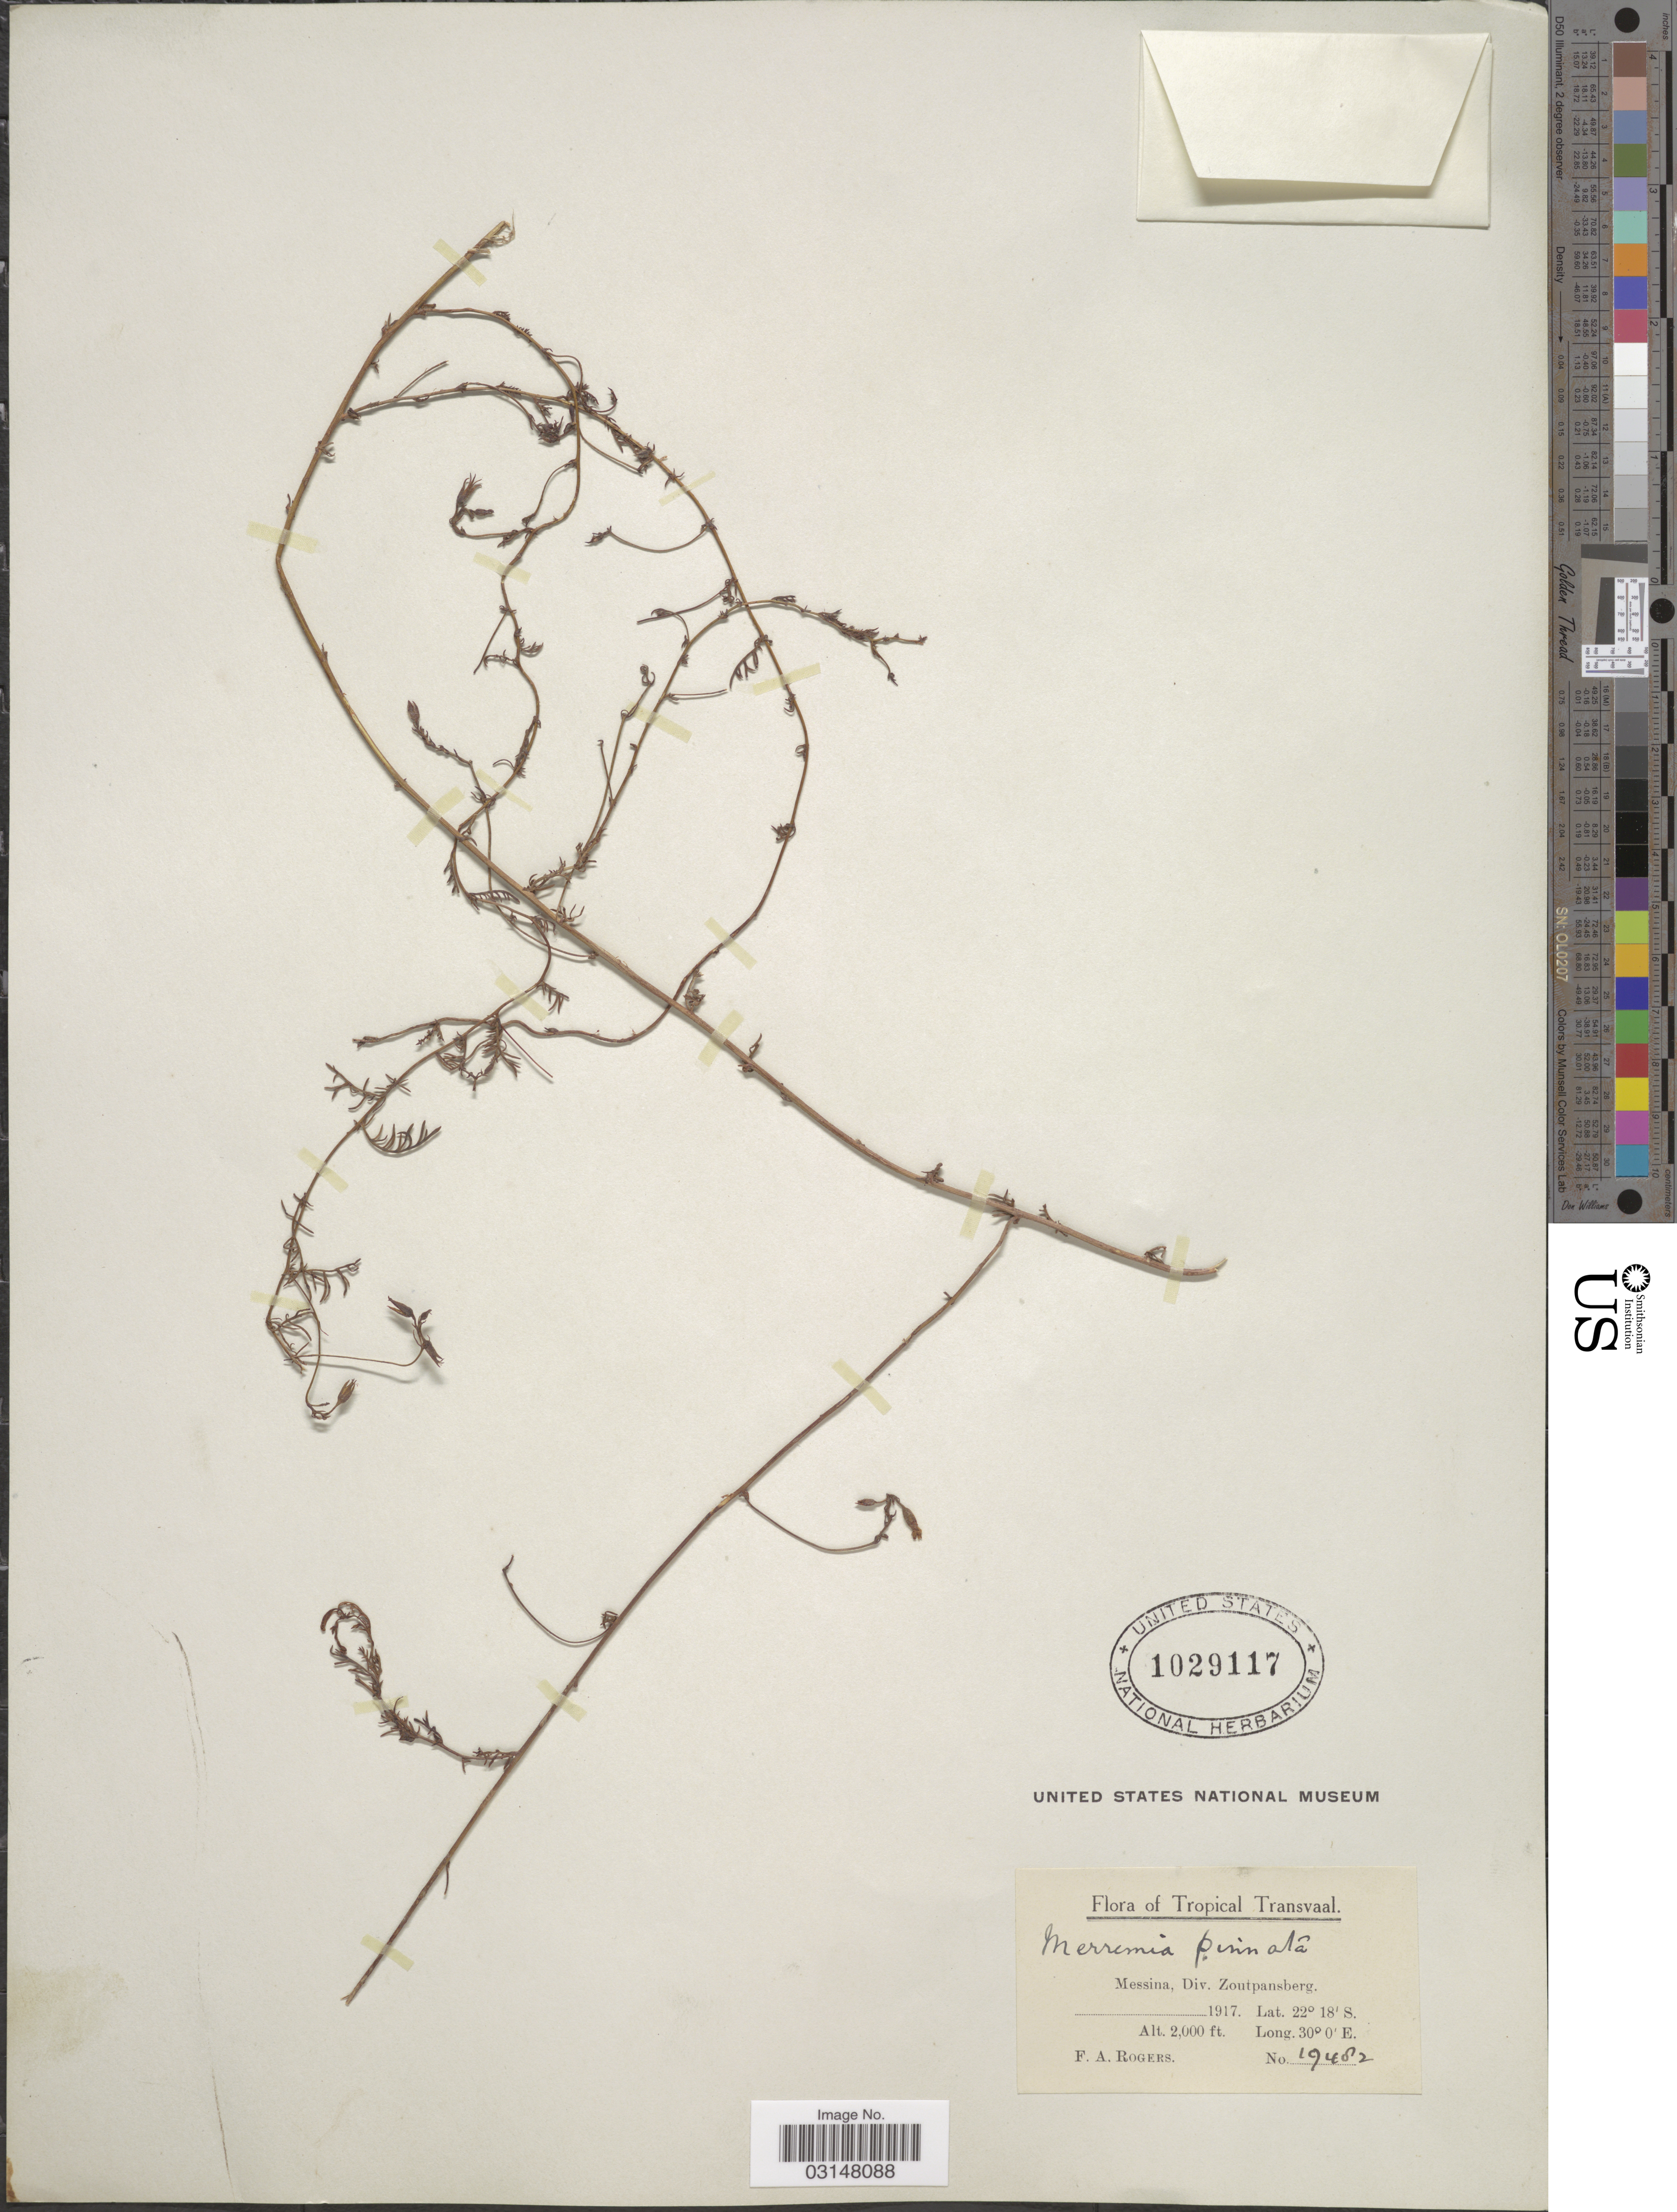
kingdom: Plantae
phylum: Tracheophyta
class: Magnoliopsida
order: Solanales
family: Convolvulaceae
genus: Xenostegia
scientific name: Xenostegia pinnata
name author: (Hochst. ex Choisy) A. R. Simões & Staples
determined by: Strong, Mark T., (BOT), Smithsonian Institution - National Museum of Natural History (UNITED STATES)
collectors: F. A. Rogers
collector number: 19482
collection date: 1917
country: South Africa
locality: Tropical Transvaal. Messina, Div. Zoutpansberg.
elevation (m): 610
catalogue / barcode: US 1029117